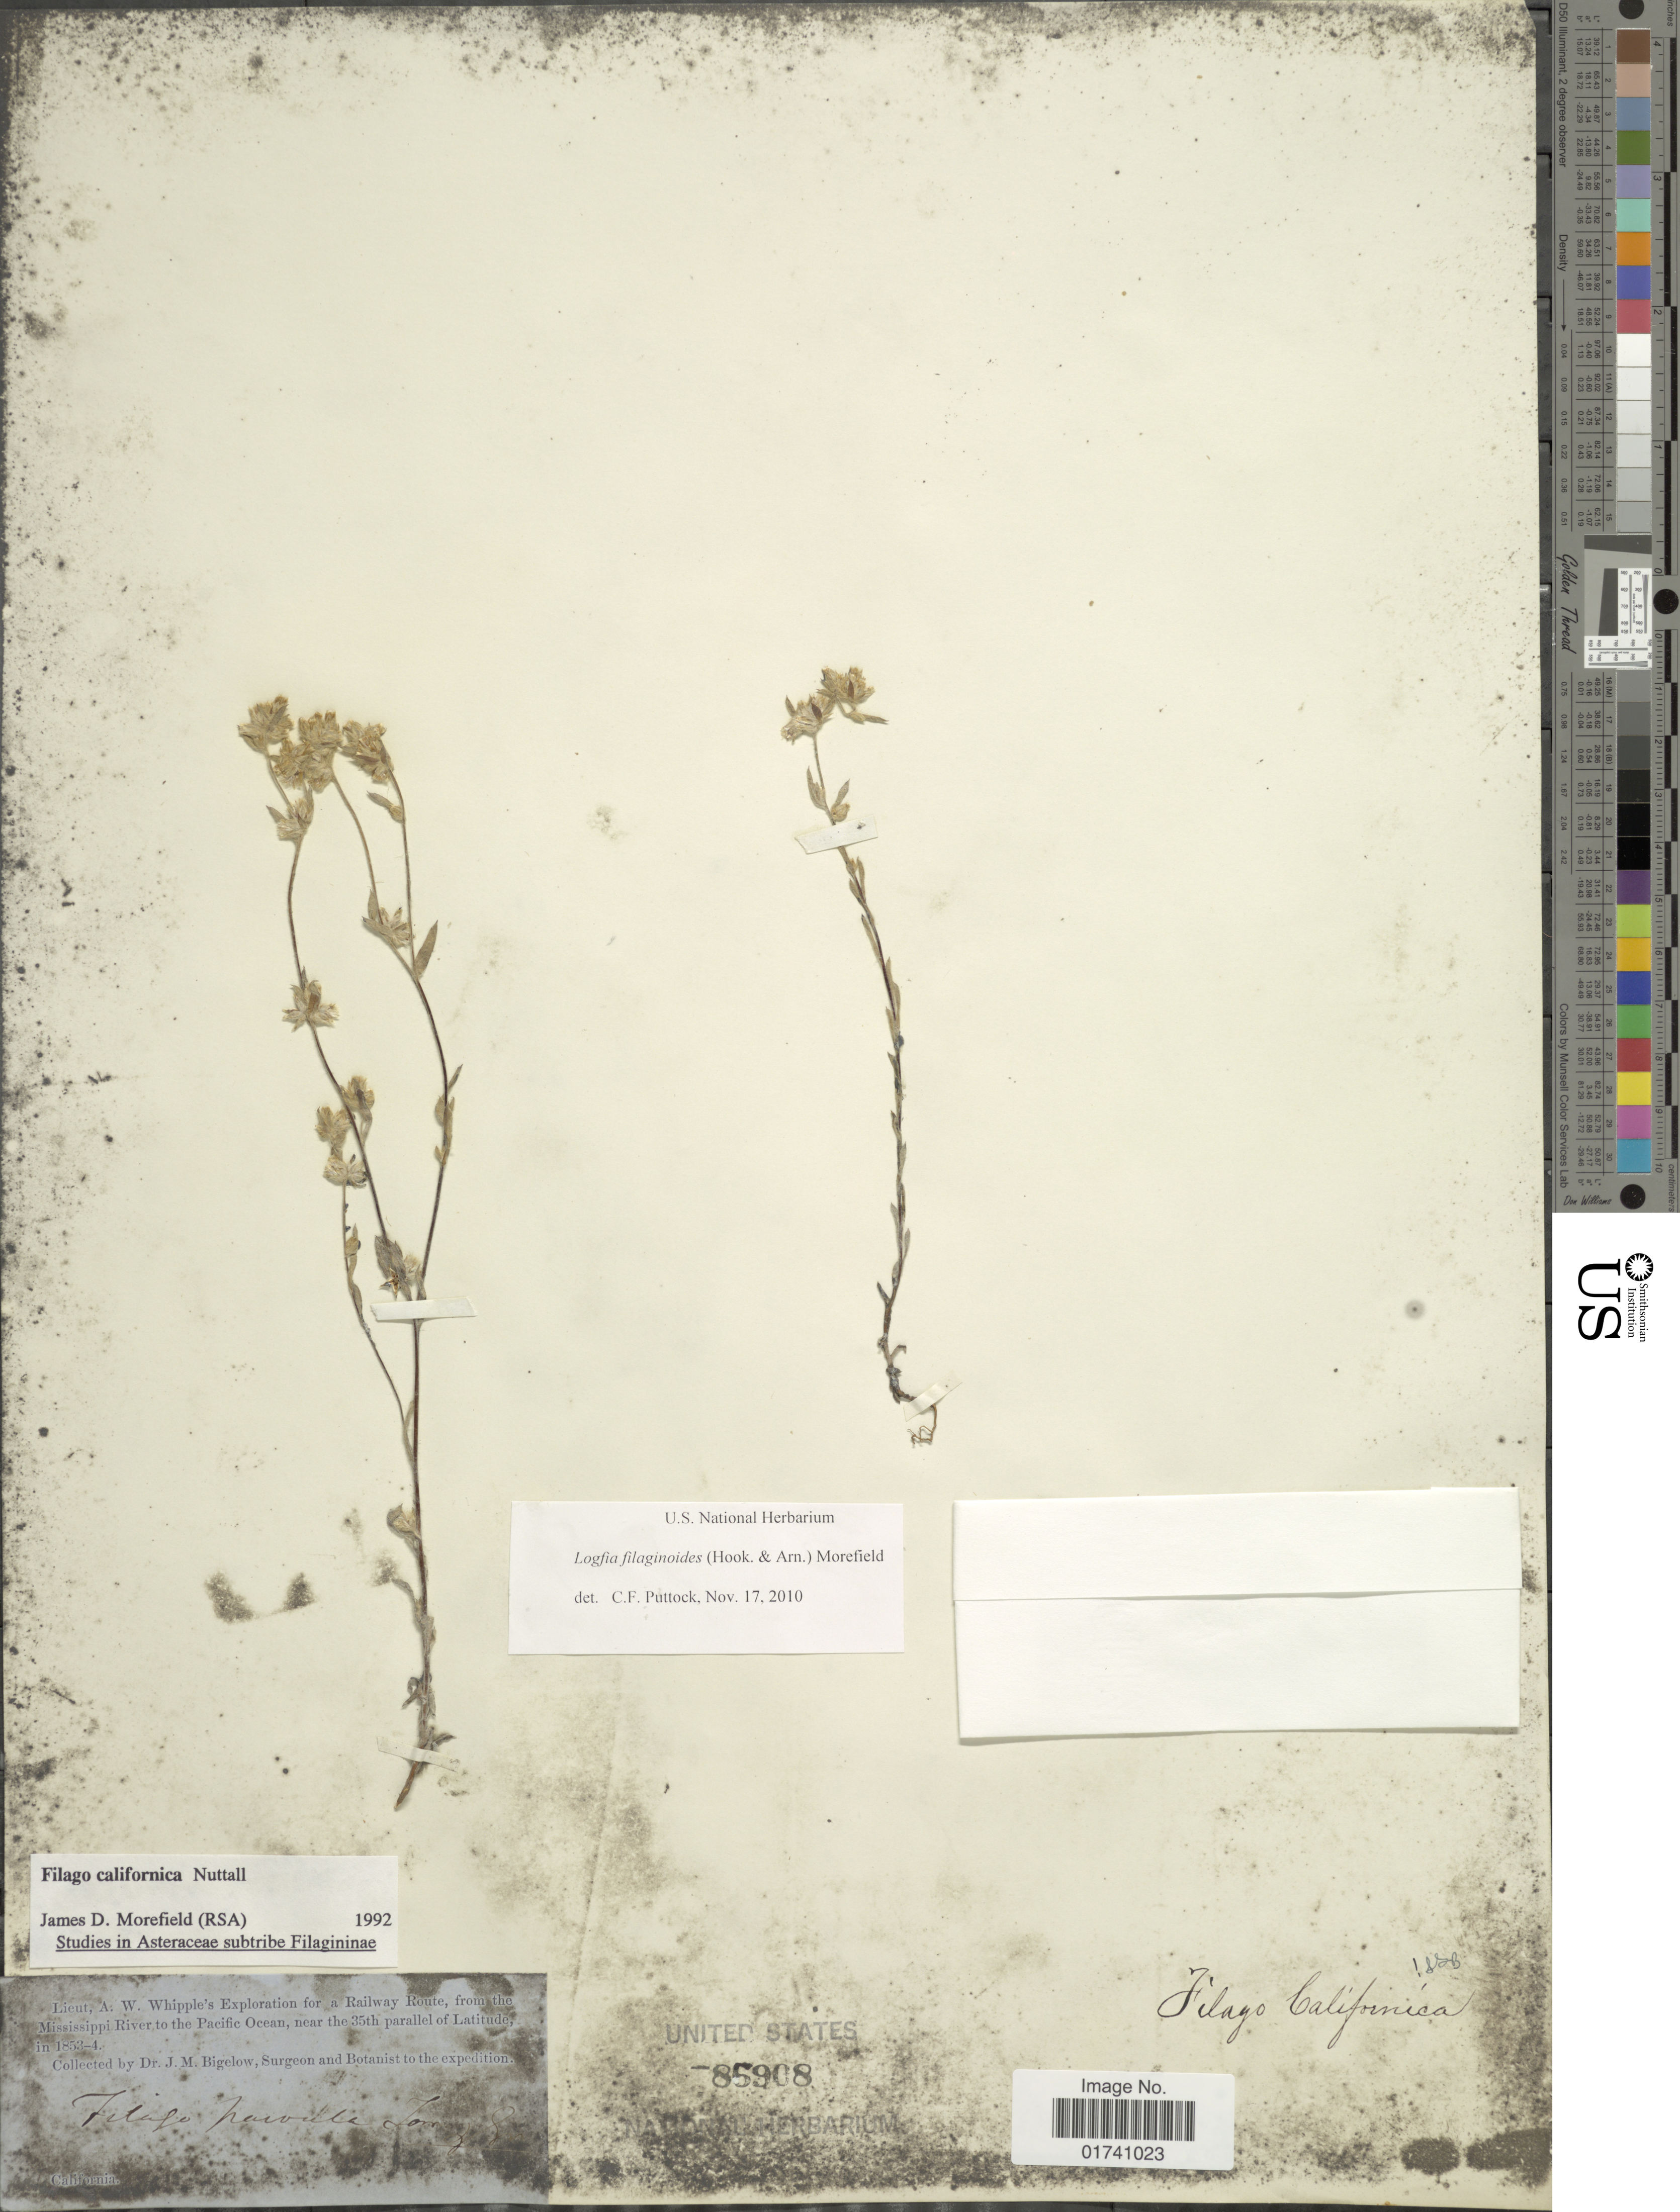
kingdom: Plantae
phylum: Tracheophyta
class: Magnoliopsida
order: Asterales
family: Asteraceae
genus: Logfia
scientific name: Logfia filaginoides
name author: (Hook. & Arn.) Morefield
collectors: J. M. Bigelow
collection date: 1853/1854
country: United States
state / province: California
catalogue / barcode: US 85908